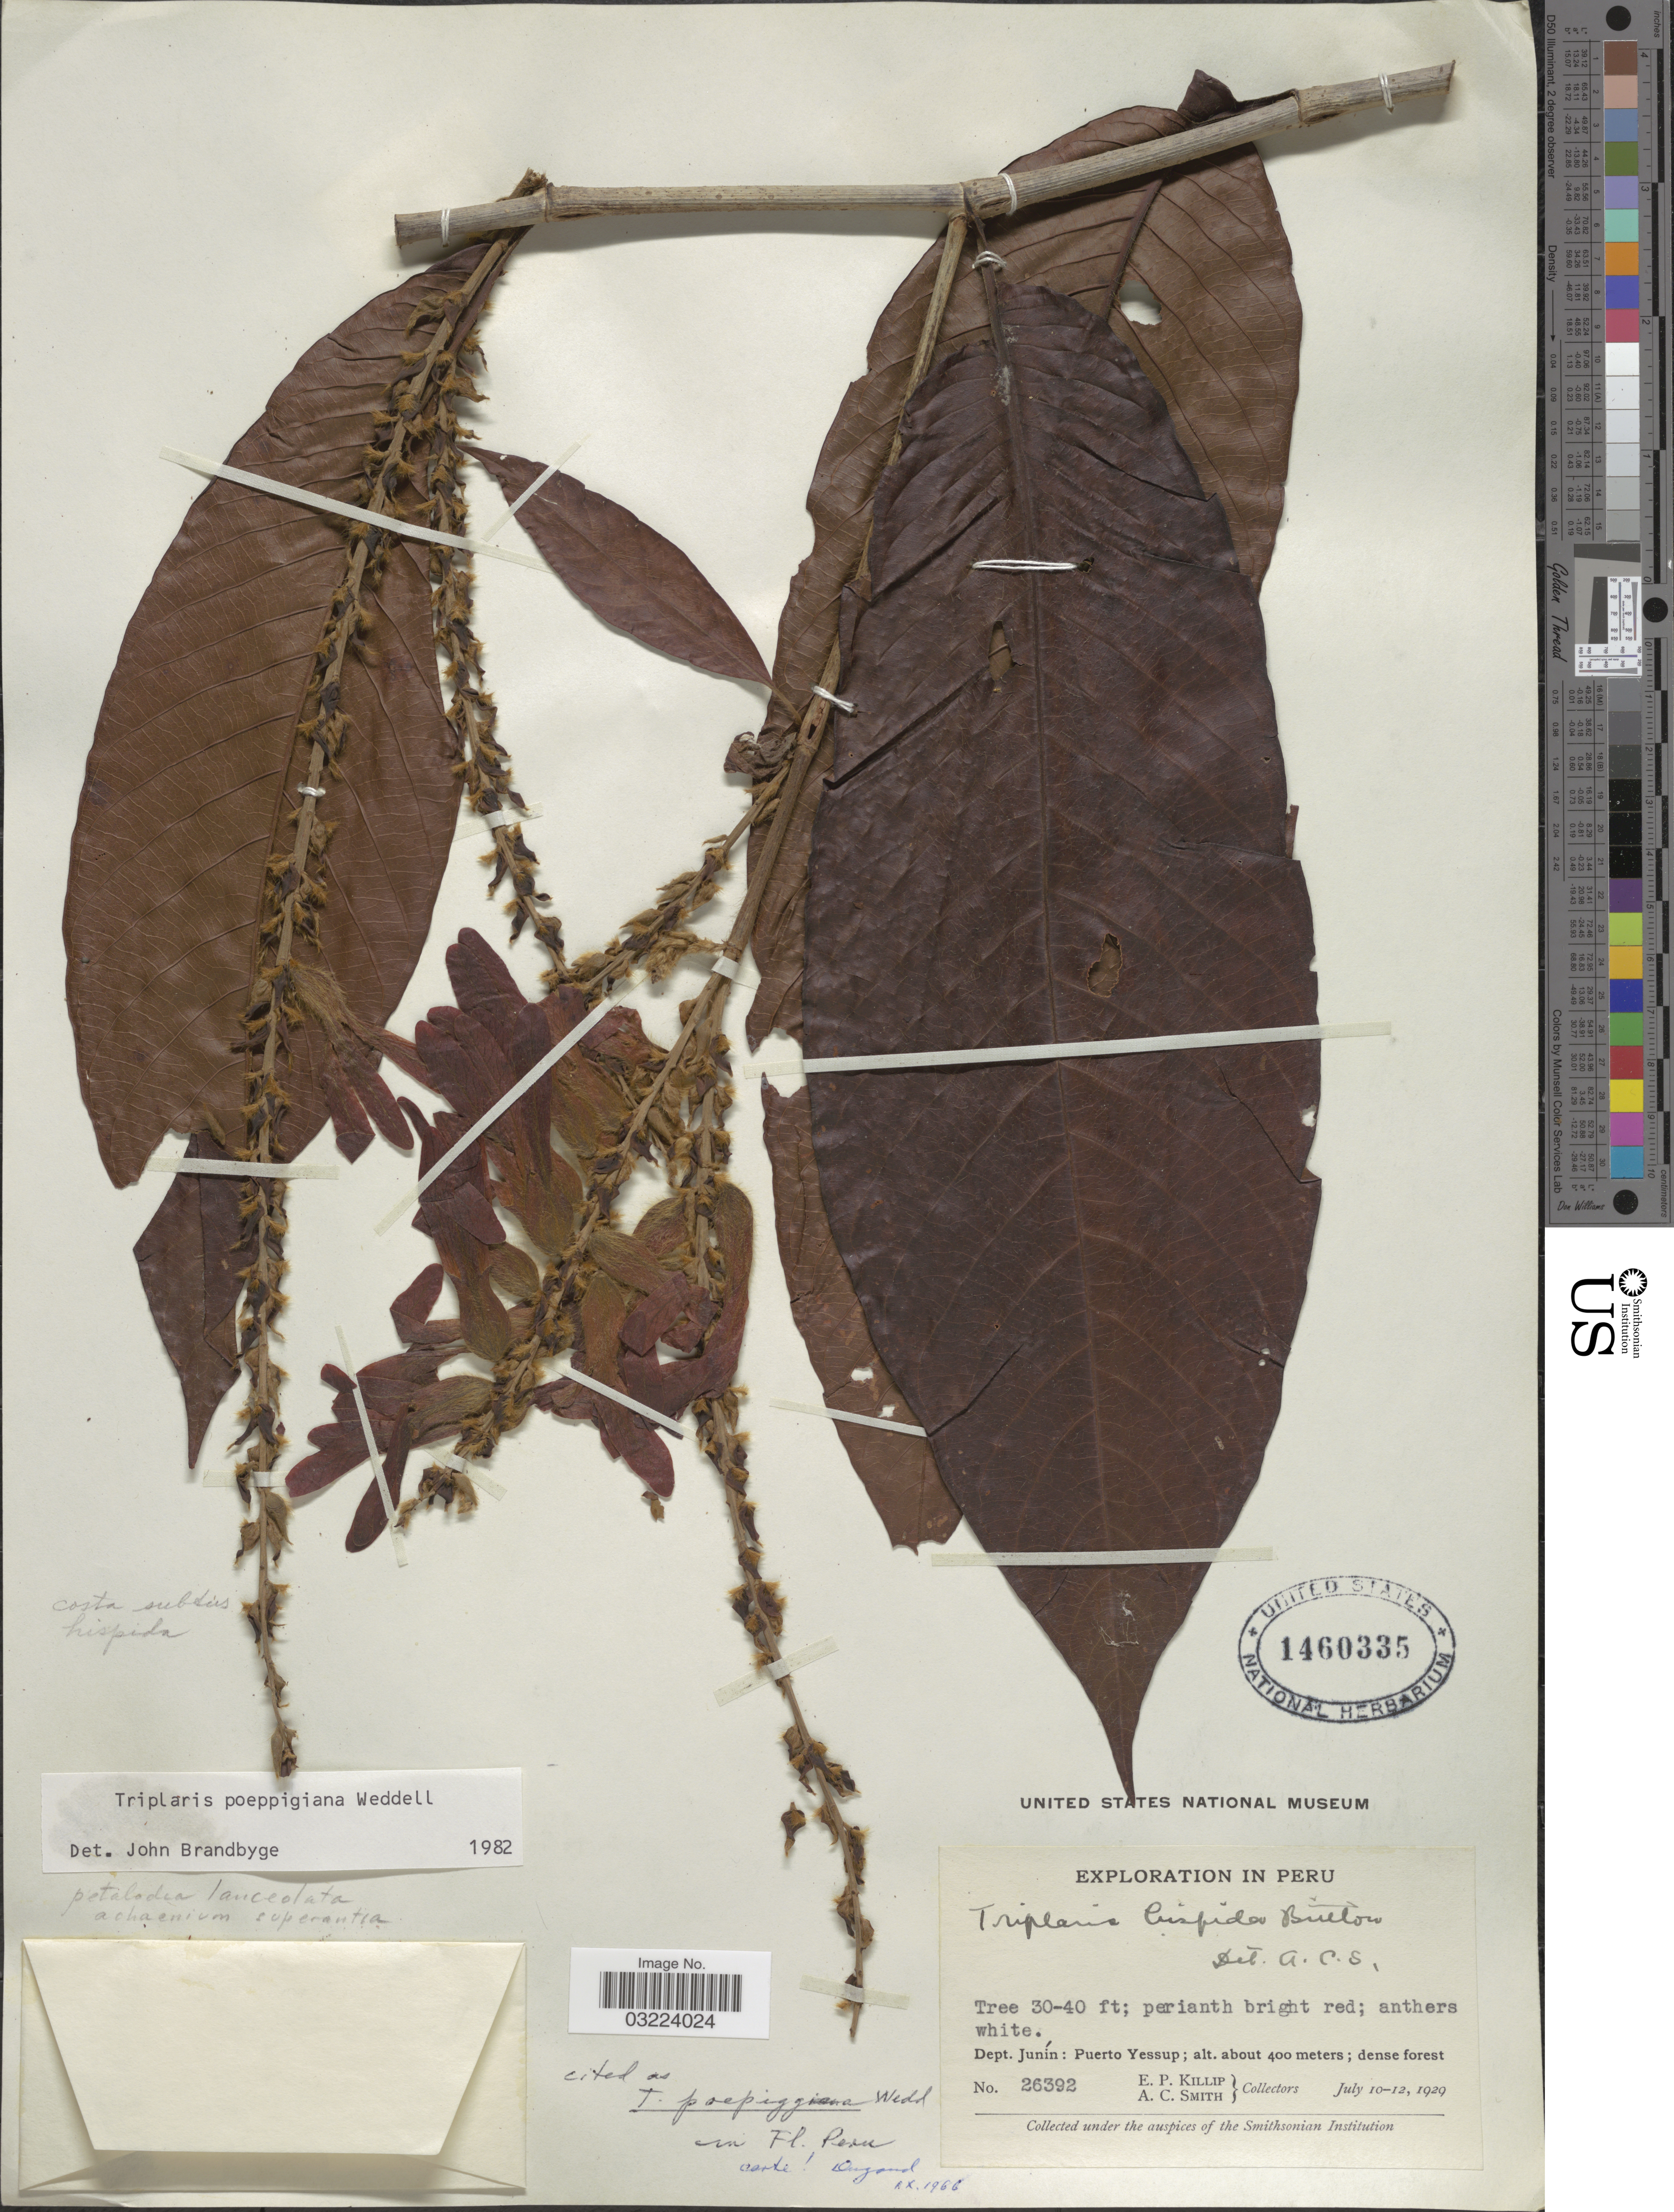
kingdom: Plantae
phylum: Tracheophyta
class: Magnoliopsida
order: Caryophyllales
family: Polygonaceae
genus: Triplaris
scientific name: Triplaris poeppigiana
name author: Wedd.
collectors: E. P. Killip & A. C. Smith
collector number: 26392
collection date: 1929-07-10/1929-07-12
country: Peru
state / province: Junín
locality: Dept. Junín: Puerto Yessup.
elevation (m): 400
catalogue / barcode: US 1460335